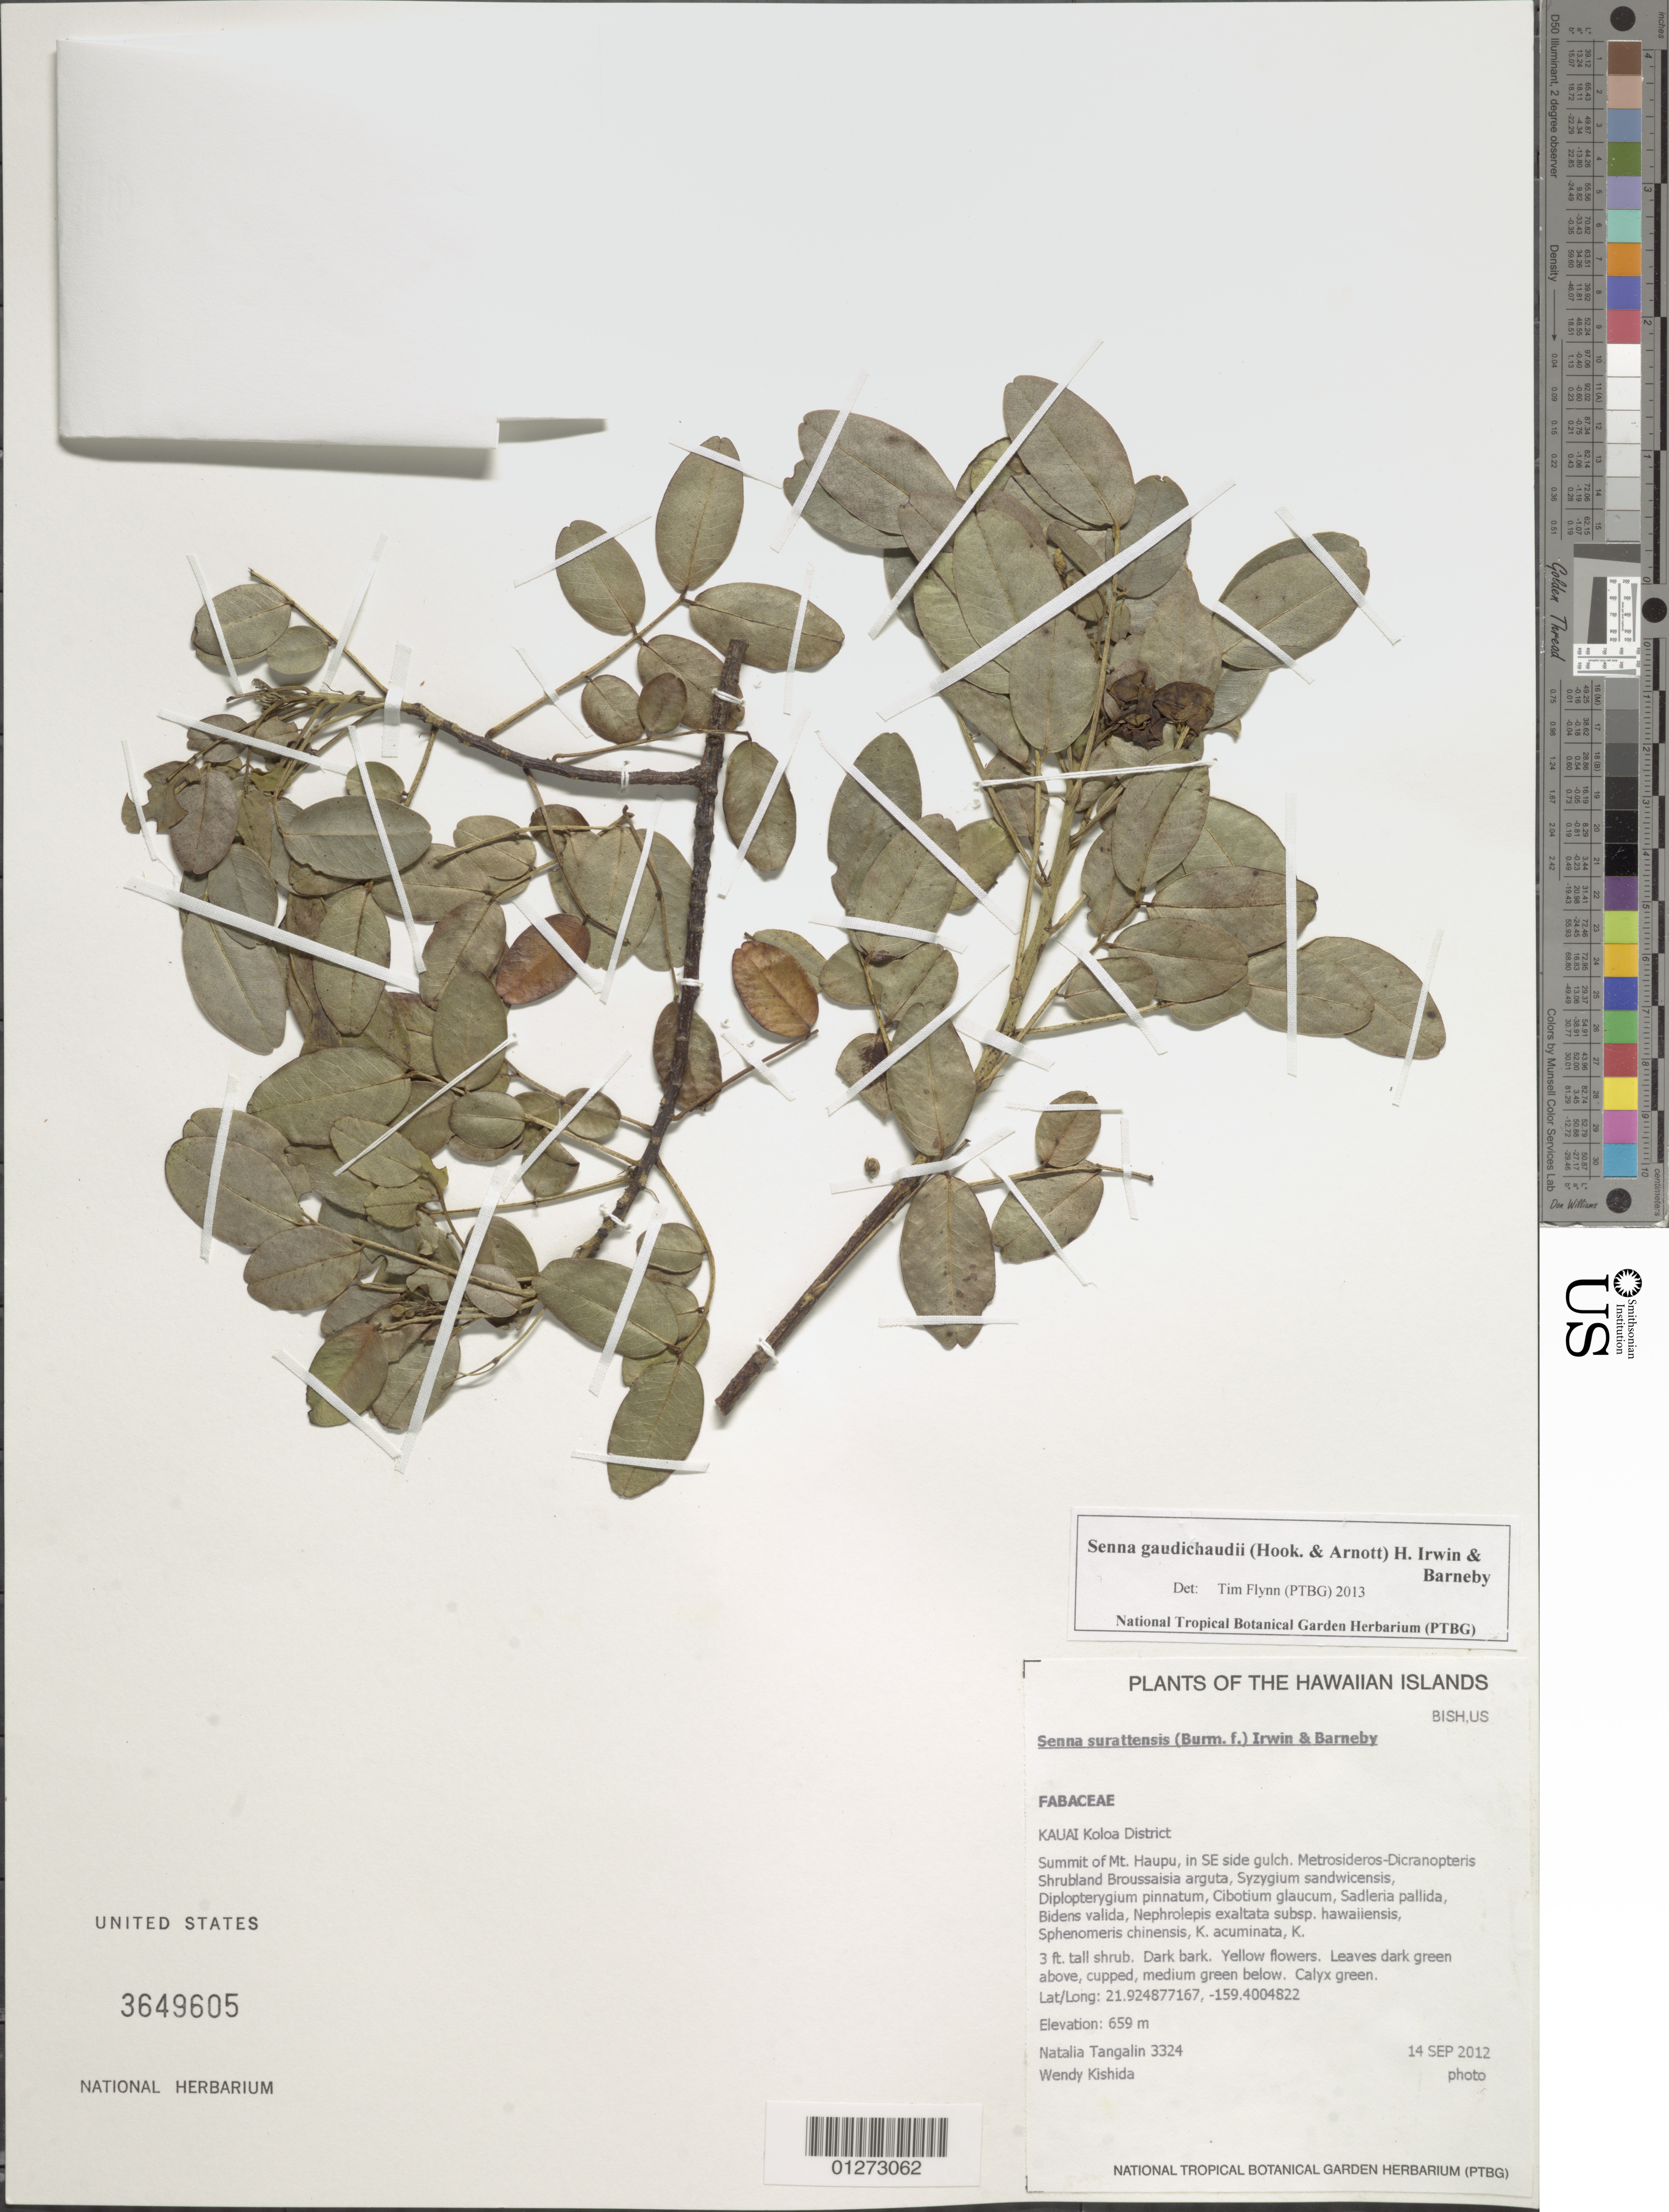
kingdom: Plantae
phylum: Tracheophyta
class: Magnoliopsida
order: Fabales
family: Fabaceae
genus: Senna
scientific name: Senna gaudichaudii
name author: (Hook. & Arn.) H.S. Irwin & Barneby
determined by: Flynn, T. W.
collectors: N. Tangalin & W. Kishida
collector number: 3324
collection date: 2012-09-14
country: United States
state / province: Hawaii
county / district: Kauai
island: Kaua'i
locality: Koloa District, Summit of Mt. Haupu, in SE side gulch.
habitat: Shrubland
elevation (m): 700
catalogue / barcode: US 3649605